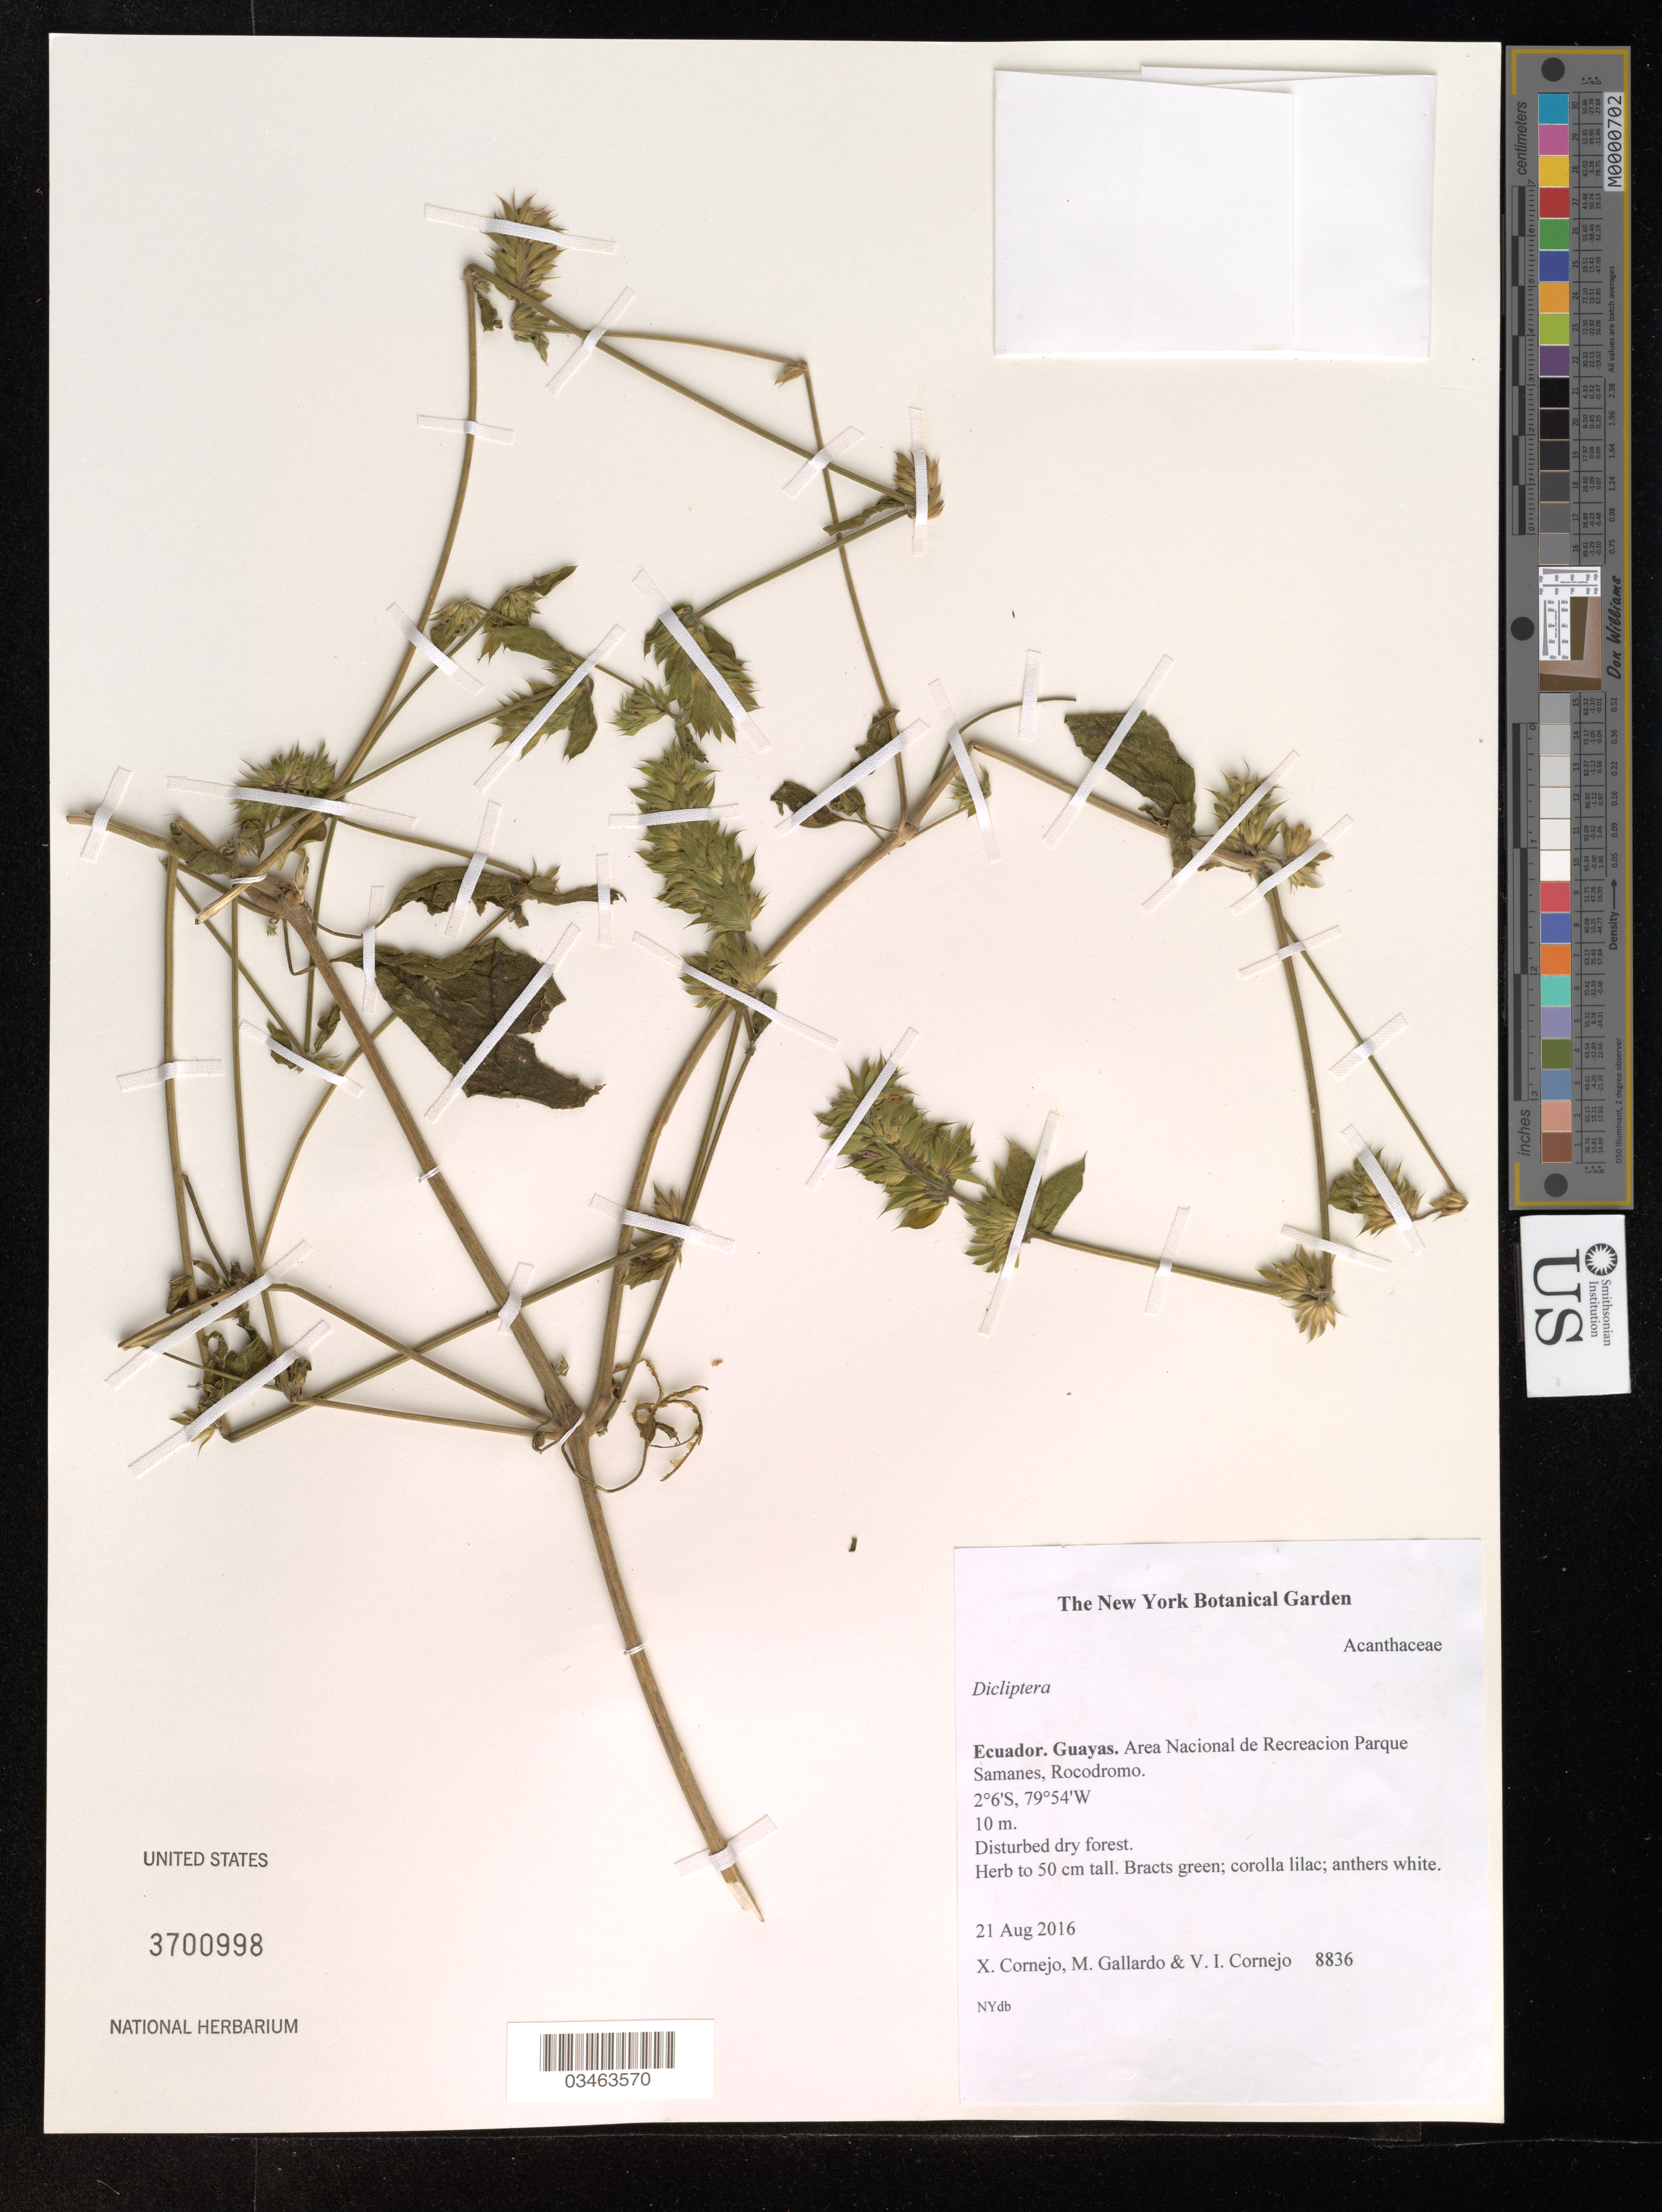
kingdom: Plantae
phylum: Tracheophyta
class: Magnoliopsida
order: Lamiales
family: Acanthaceae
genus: Dicliptera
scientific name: Dicliptera sp.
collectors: X. Cornejo & M. Gallardo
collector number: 8836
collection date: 2016-08-21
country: Ecuador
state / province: Guayas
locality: Area Nacional de Recreacion Parque Samanes, Rocodromo.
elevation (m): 10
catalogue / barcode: US 3700998